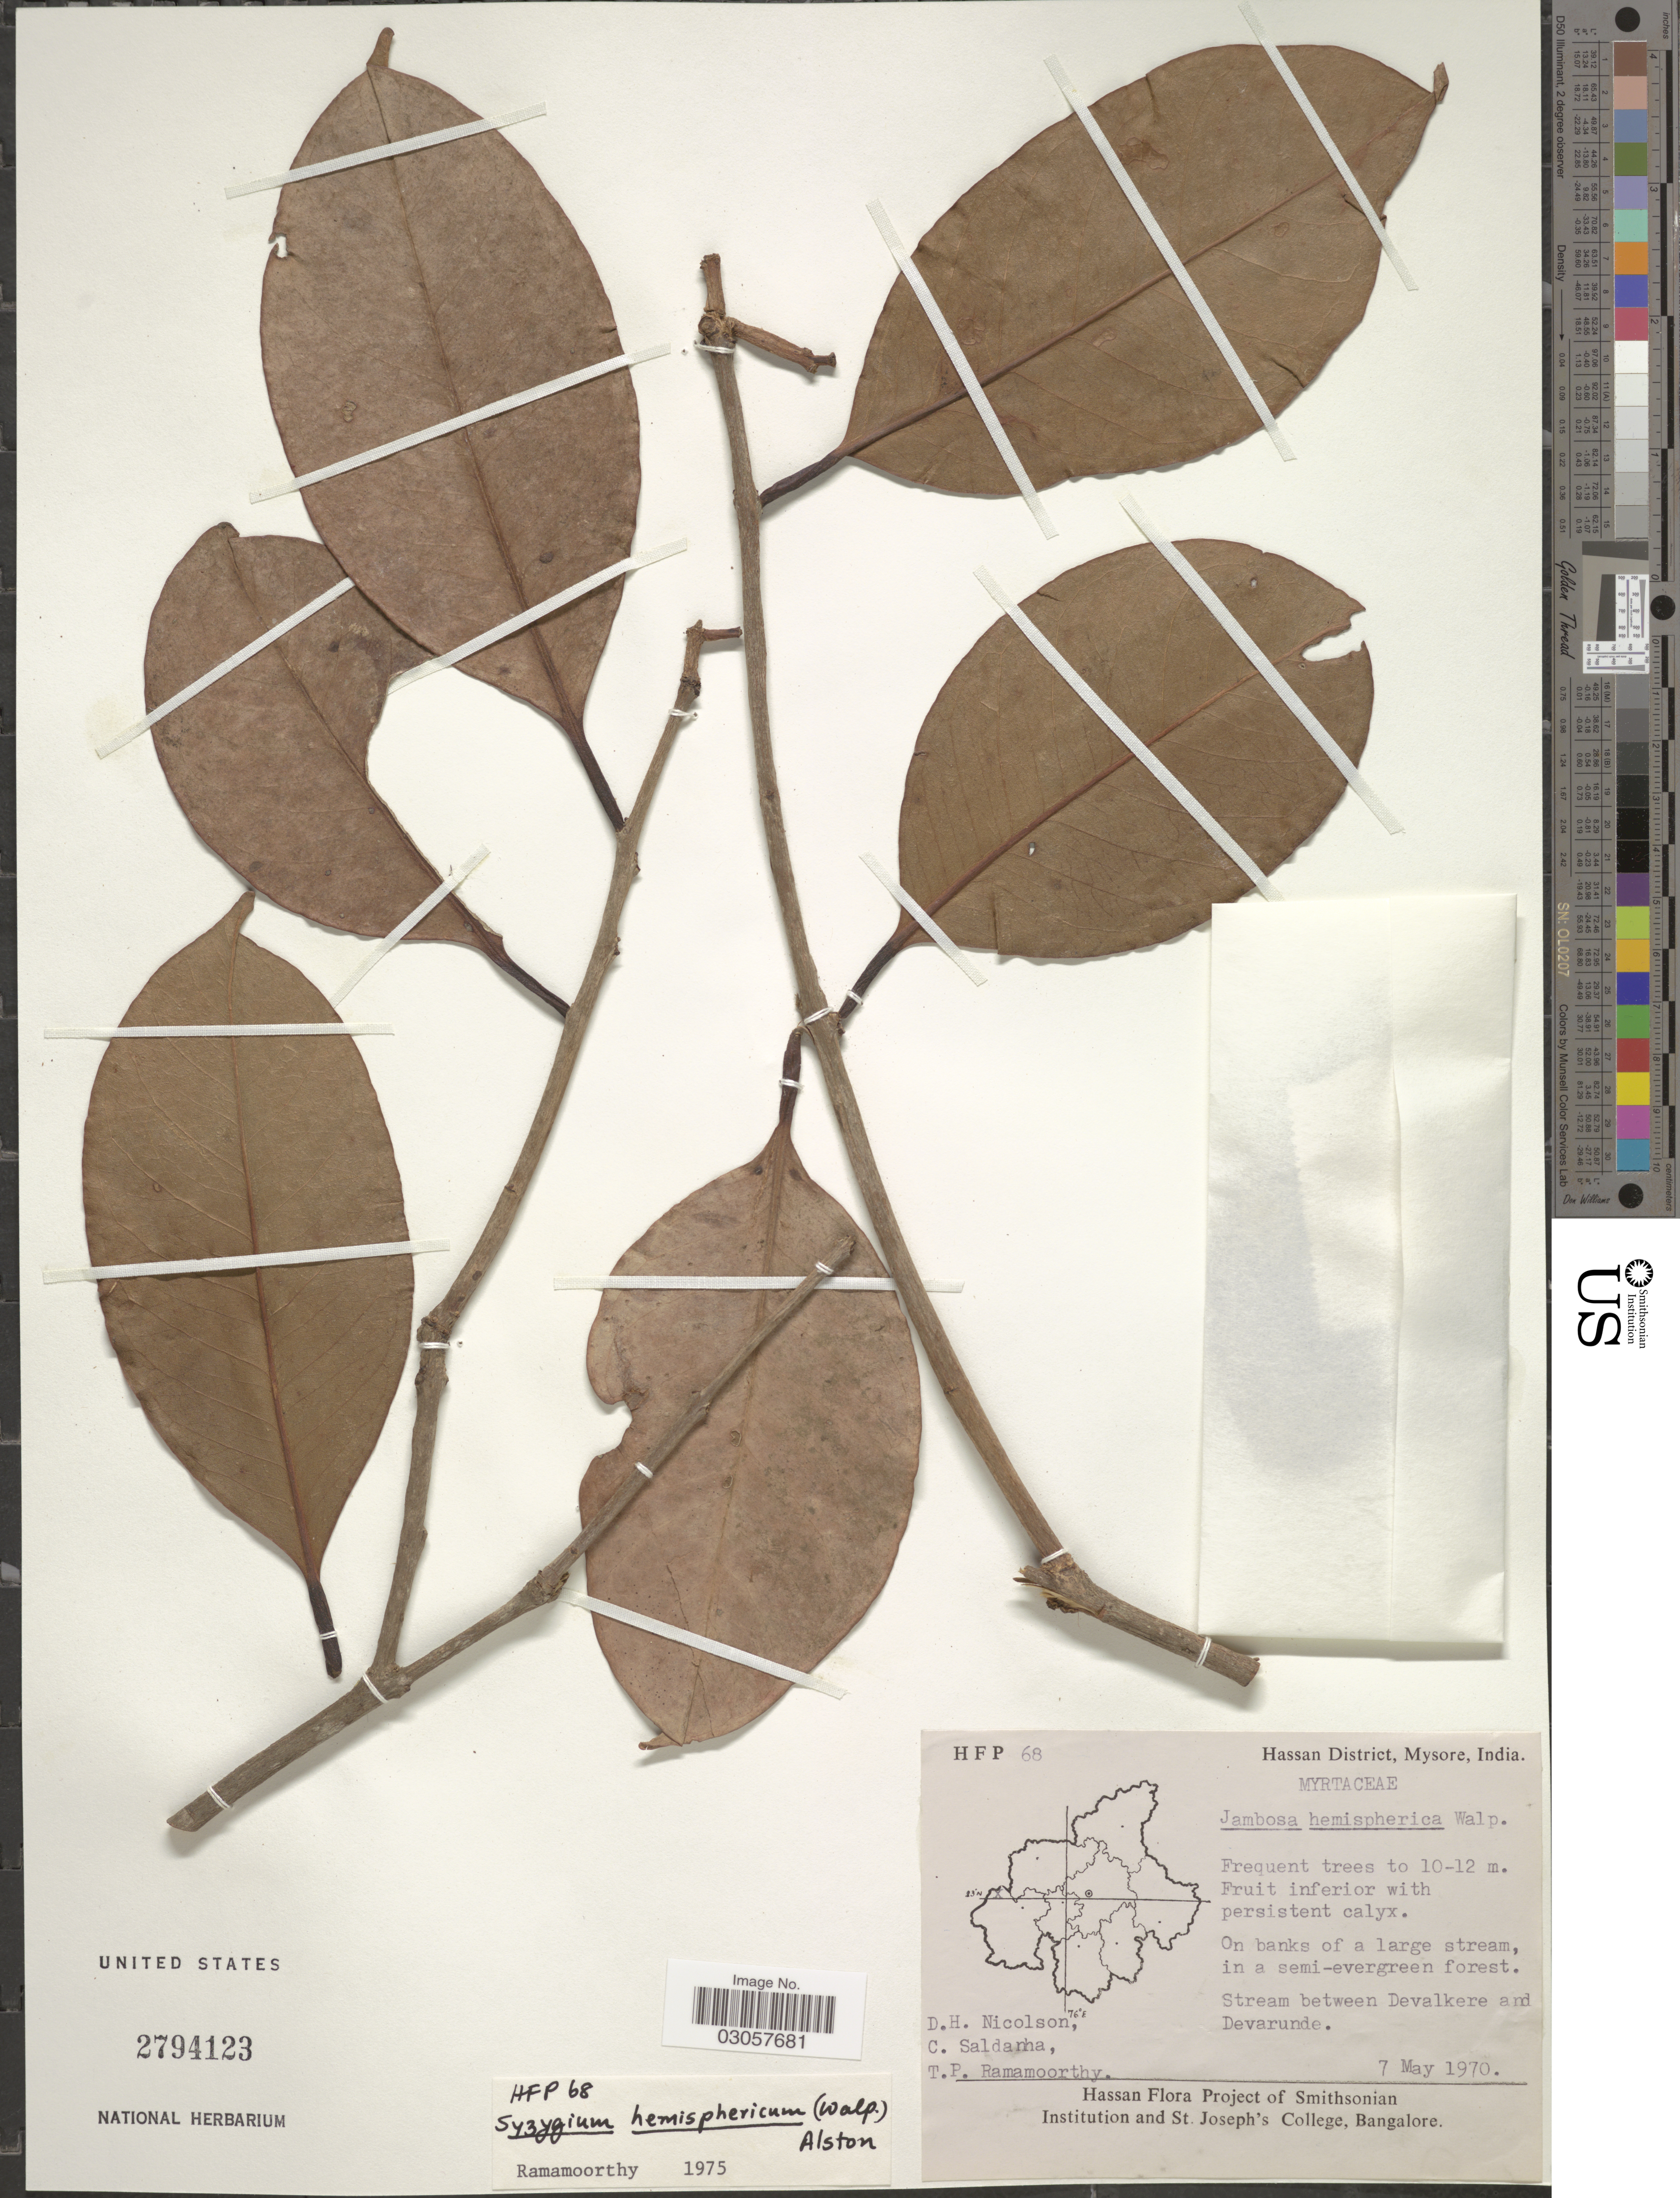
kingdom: Plantae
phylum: Tracheophyta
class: Magnoliopsida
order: Myrtales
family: Myrtaceae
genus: Syzygium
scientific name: Syzygium hemisphericum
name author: (Wight) Alston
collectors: D. H. Nicolson, C. Saldanha & T. P. Ramamoorthy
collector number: HFP 68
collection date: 1970-05-07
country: India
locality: Hassan District, Mysore. Stream between Devalkere and Devarunde.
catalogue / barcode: US 2794123